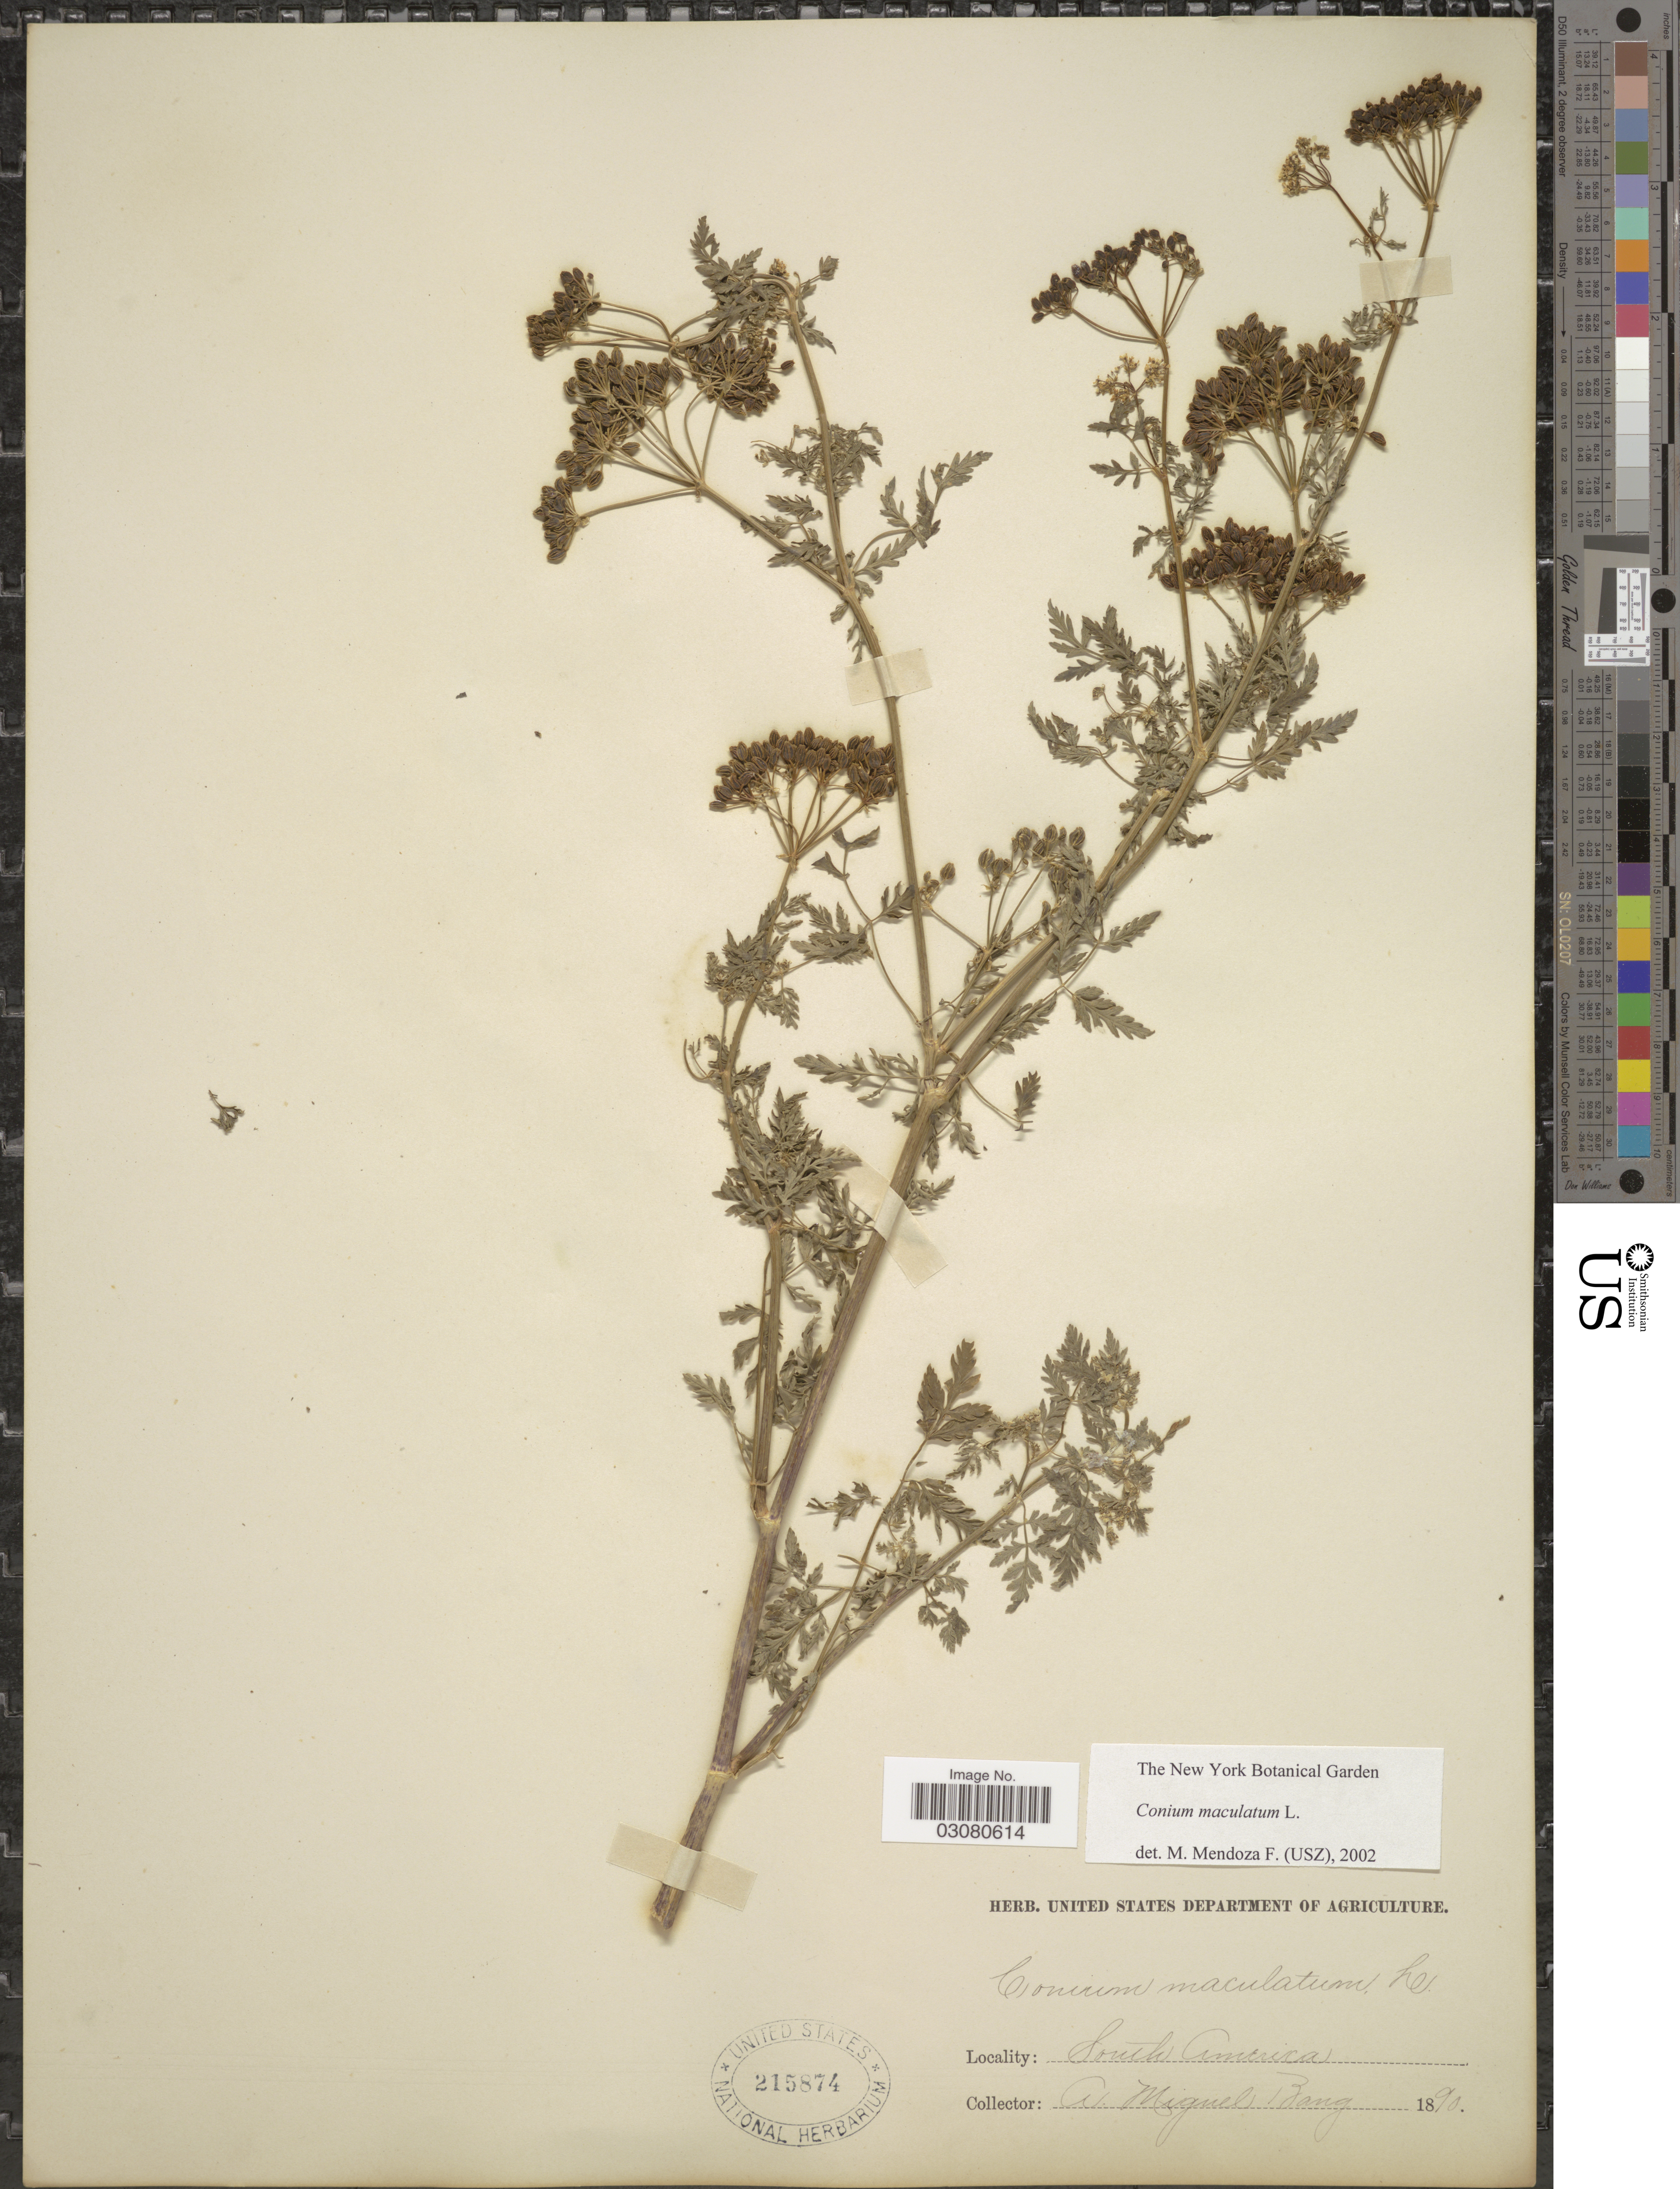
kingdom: Plantae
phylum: Tracheophyta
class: Magnoliopsida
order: Apiales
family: Apiaceae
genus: Conium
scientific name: Conium maculatum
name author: L.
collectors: M. Bang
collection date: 1890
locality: South America.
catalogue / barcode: US 215874